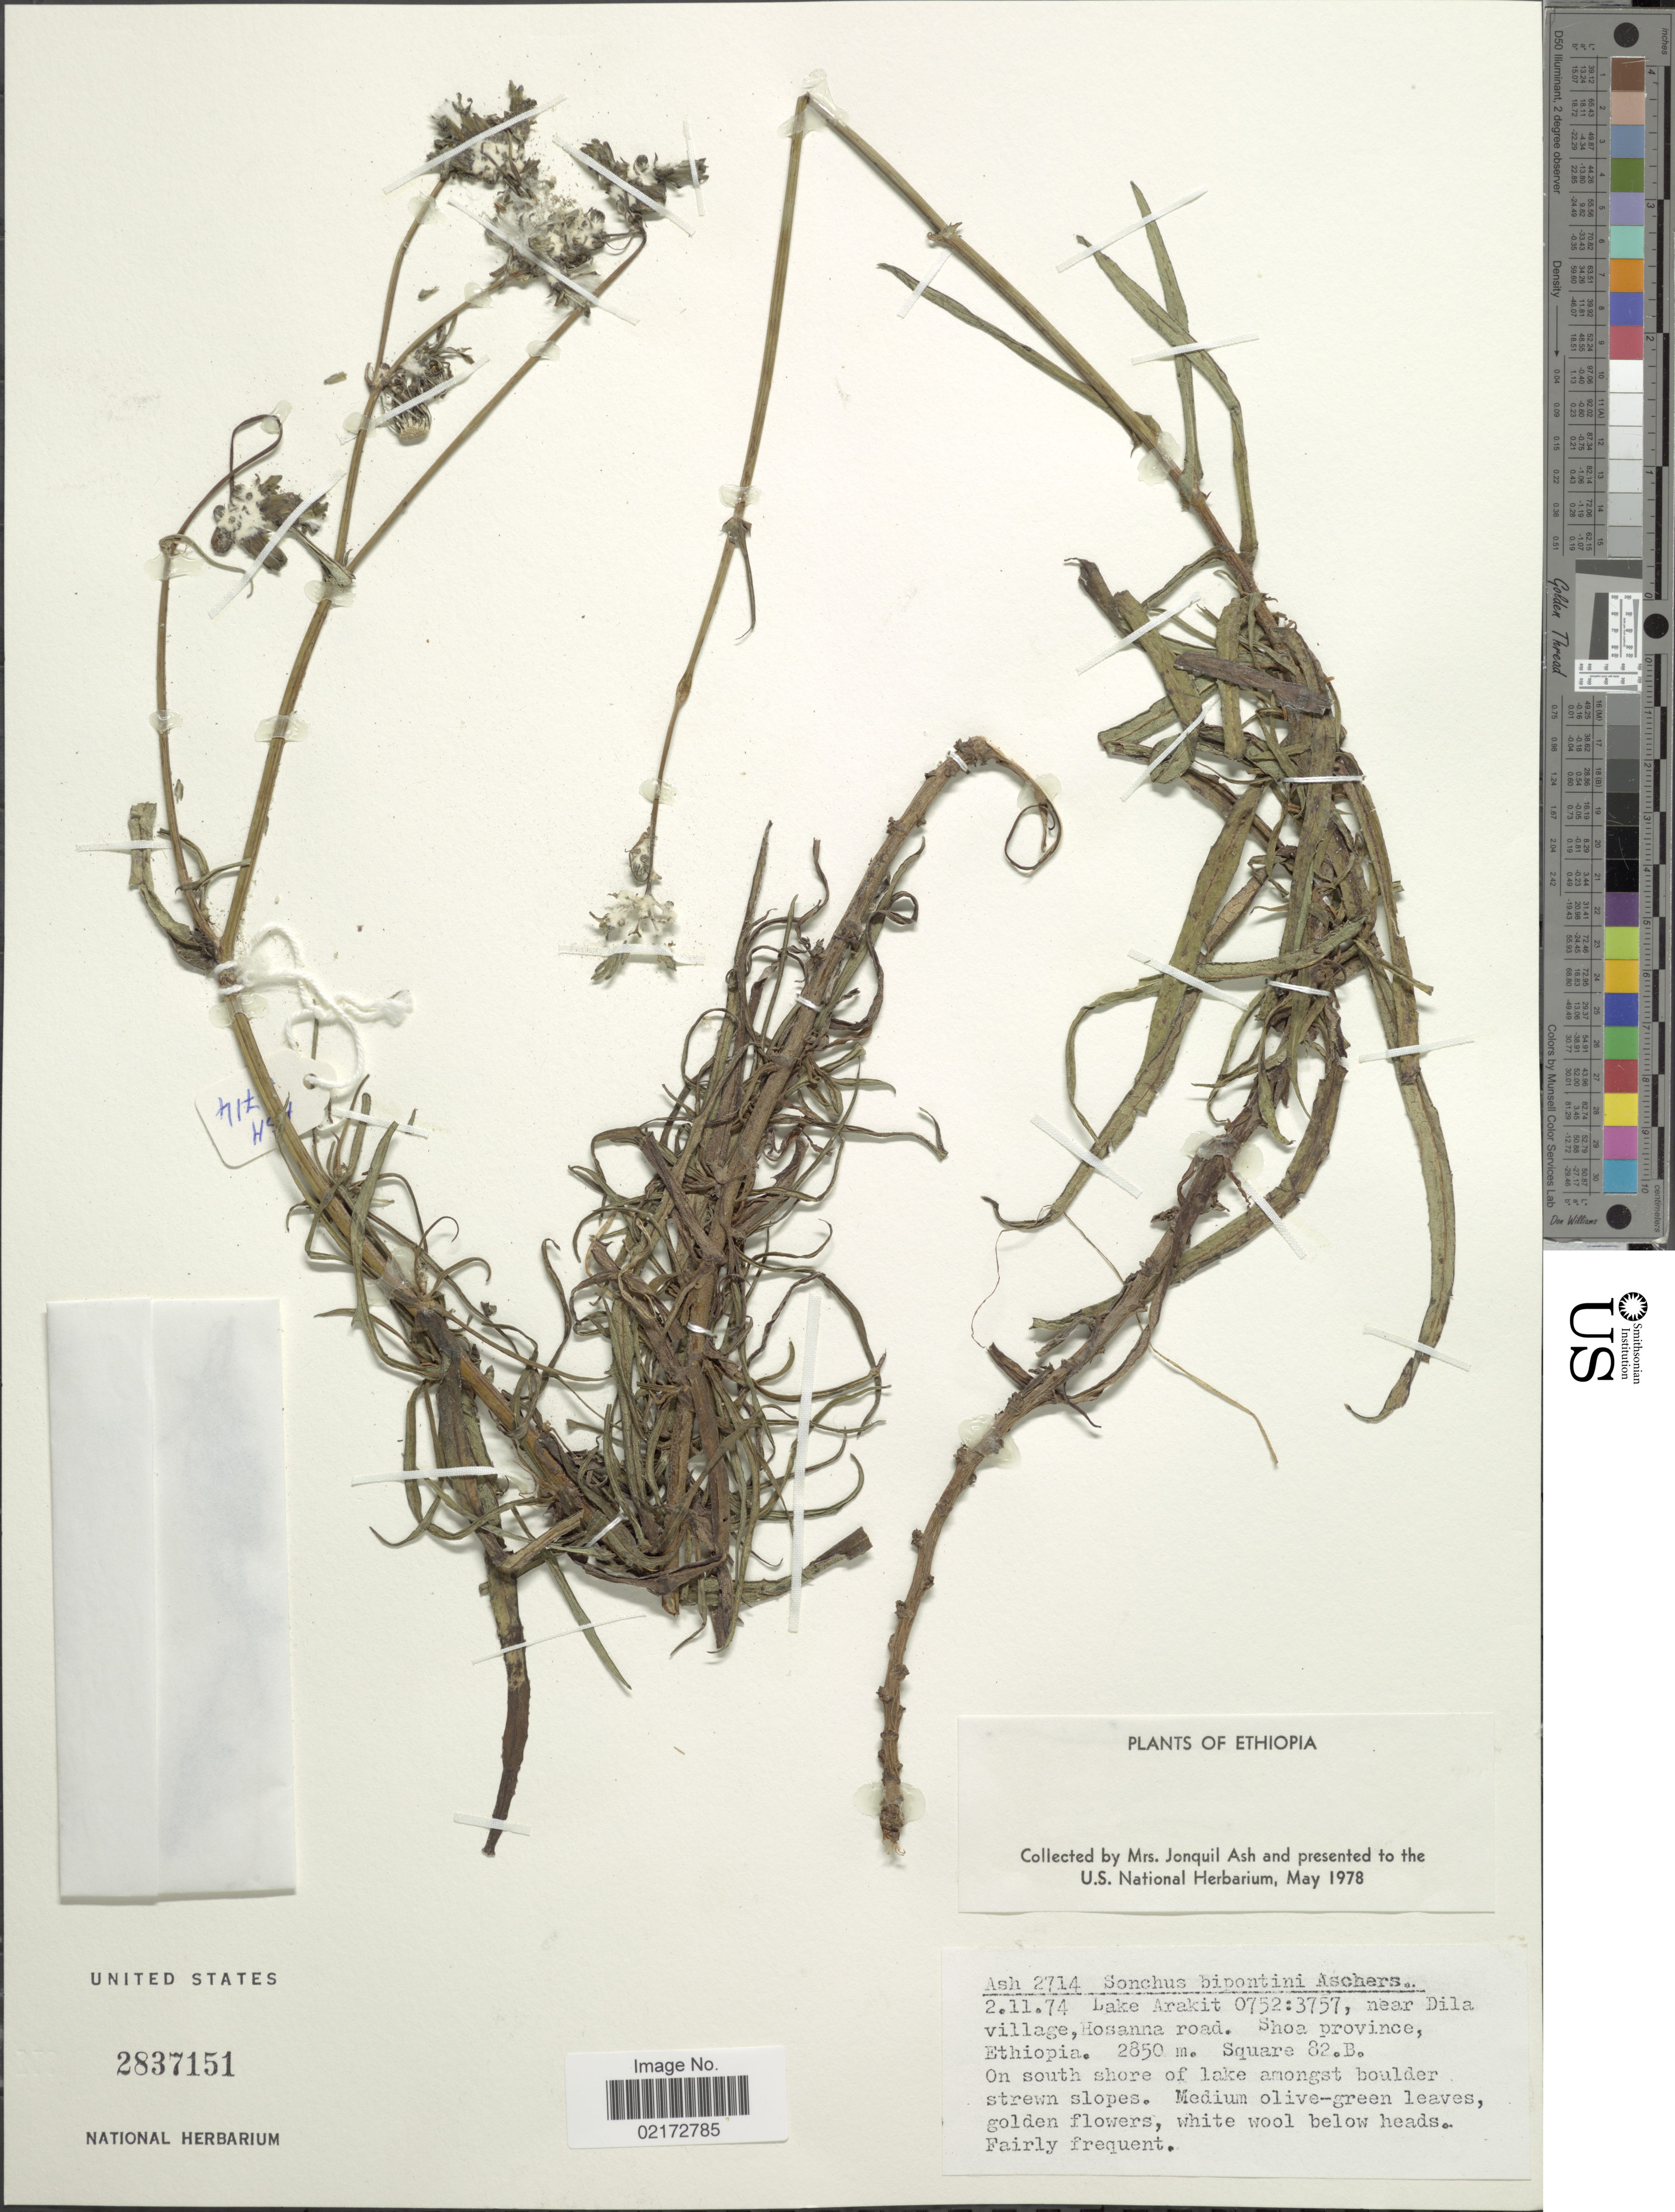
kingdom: Plantae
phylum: Tracheophyta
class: Magnoliopsida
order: Asterales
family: Asteraceae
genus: Sonchus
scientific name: Sonchus bipontini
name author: Asch. ex Oliv. & Hiern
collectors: J. Ash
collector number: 2714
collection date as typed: Transcribed d/m/y: 2/11/74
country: Ethiopia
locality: Lake Arakit 0752:3757, near Dila village, Hosanna road. Shoa Province, Ethiopia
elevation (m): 2850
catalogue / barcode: US 2837151